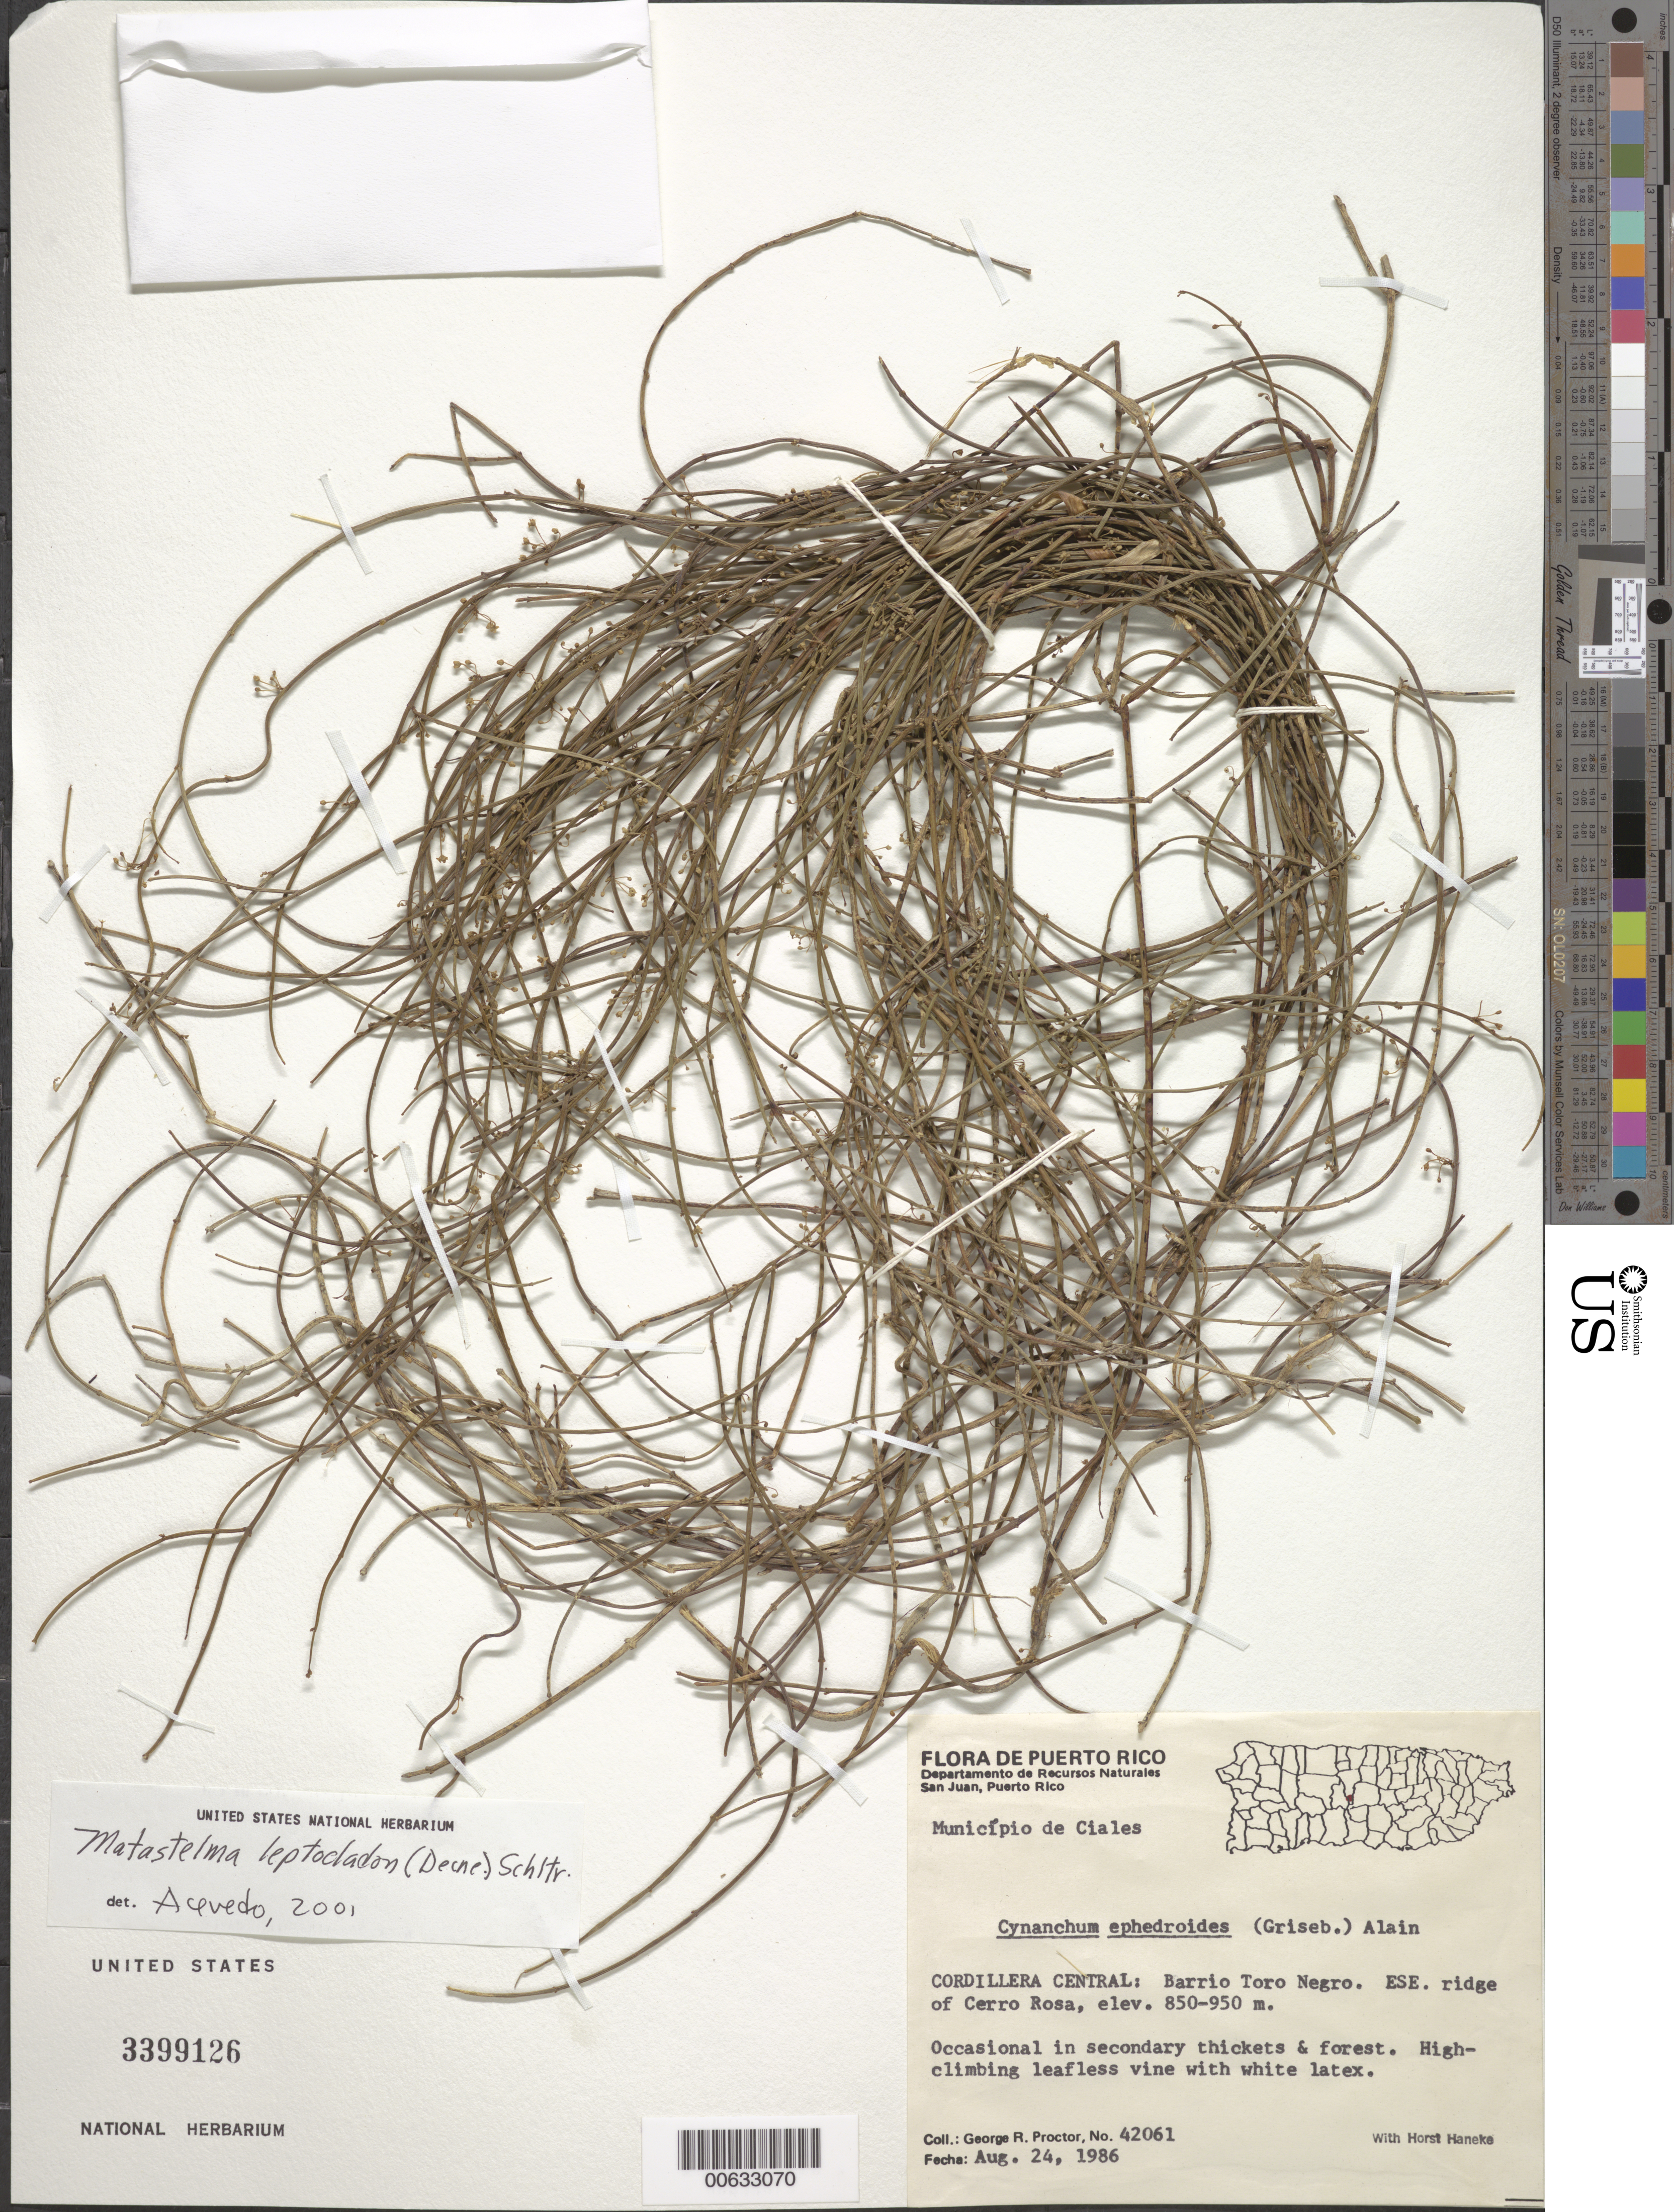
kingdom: Plantae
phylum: Tracheophyta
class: Magnoliopsida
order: Gentianales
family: Apocynaceae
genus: Metastelma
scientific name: Metastelma leptocladon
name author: (Decne.) Schltr.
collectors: G. R. Proctor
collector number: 42061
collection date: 1986-08-24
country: Puerto Rico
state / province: Ciales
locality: Município de Ciales. Cordillera Central: Barrio Toro Negro. ESE. ridge of Cerro Rosa.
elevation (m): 850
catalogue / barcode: US 3399126